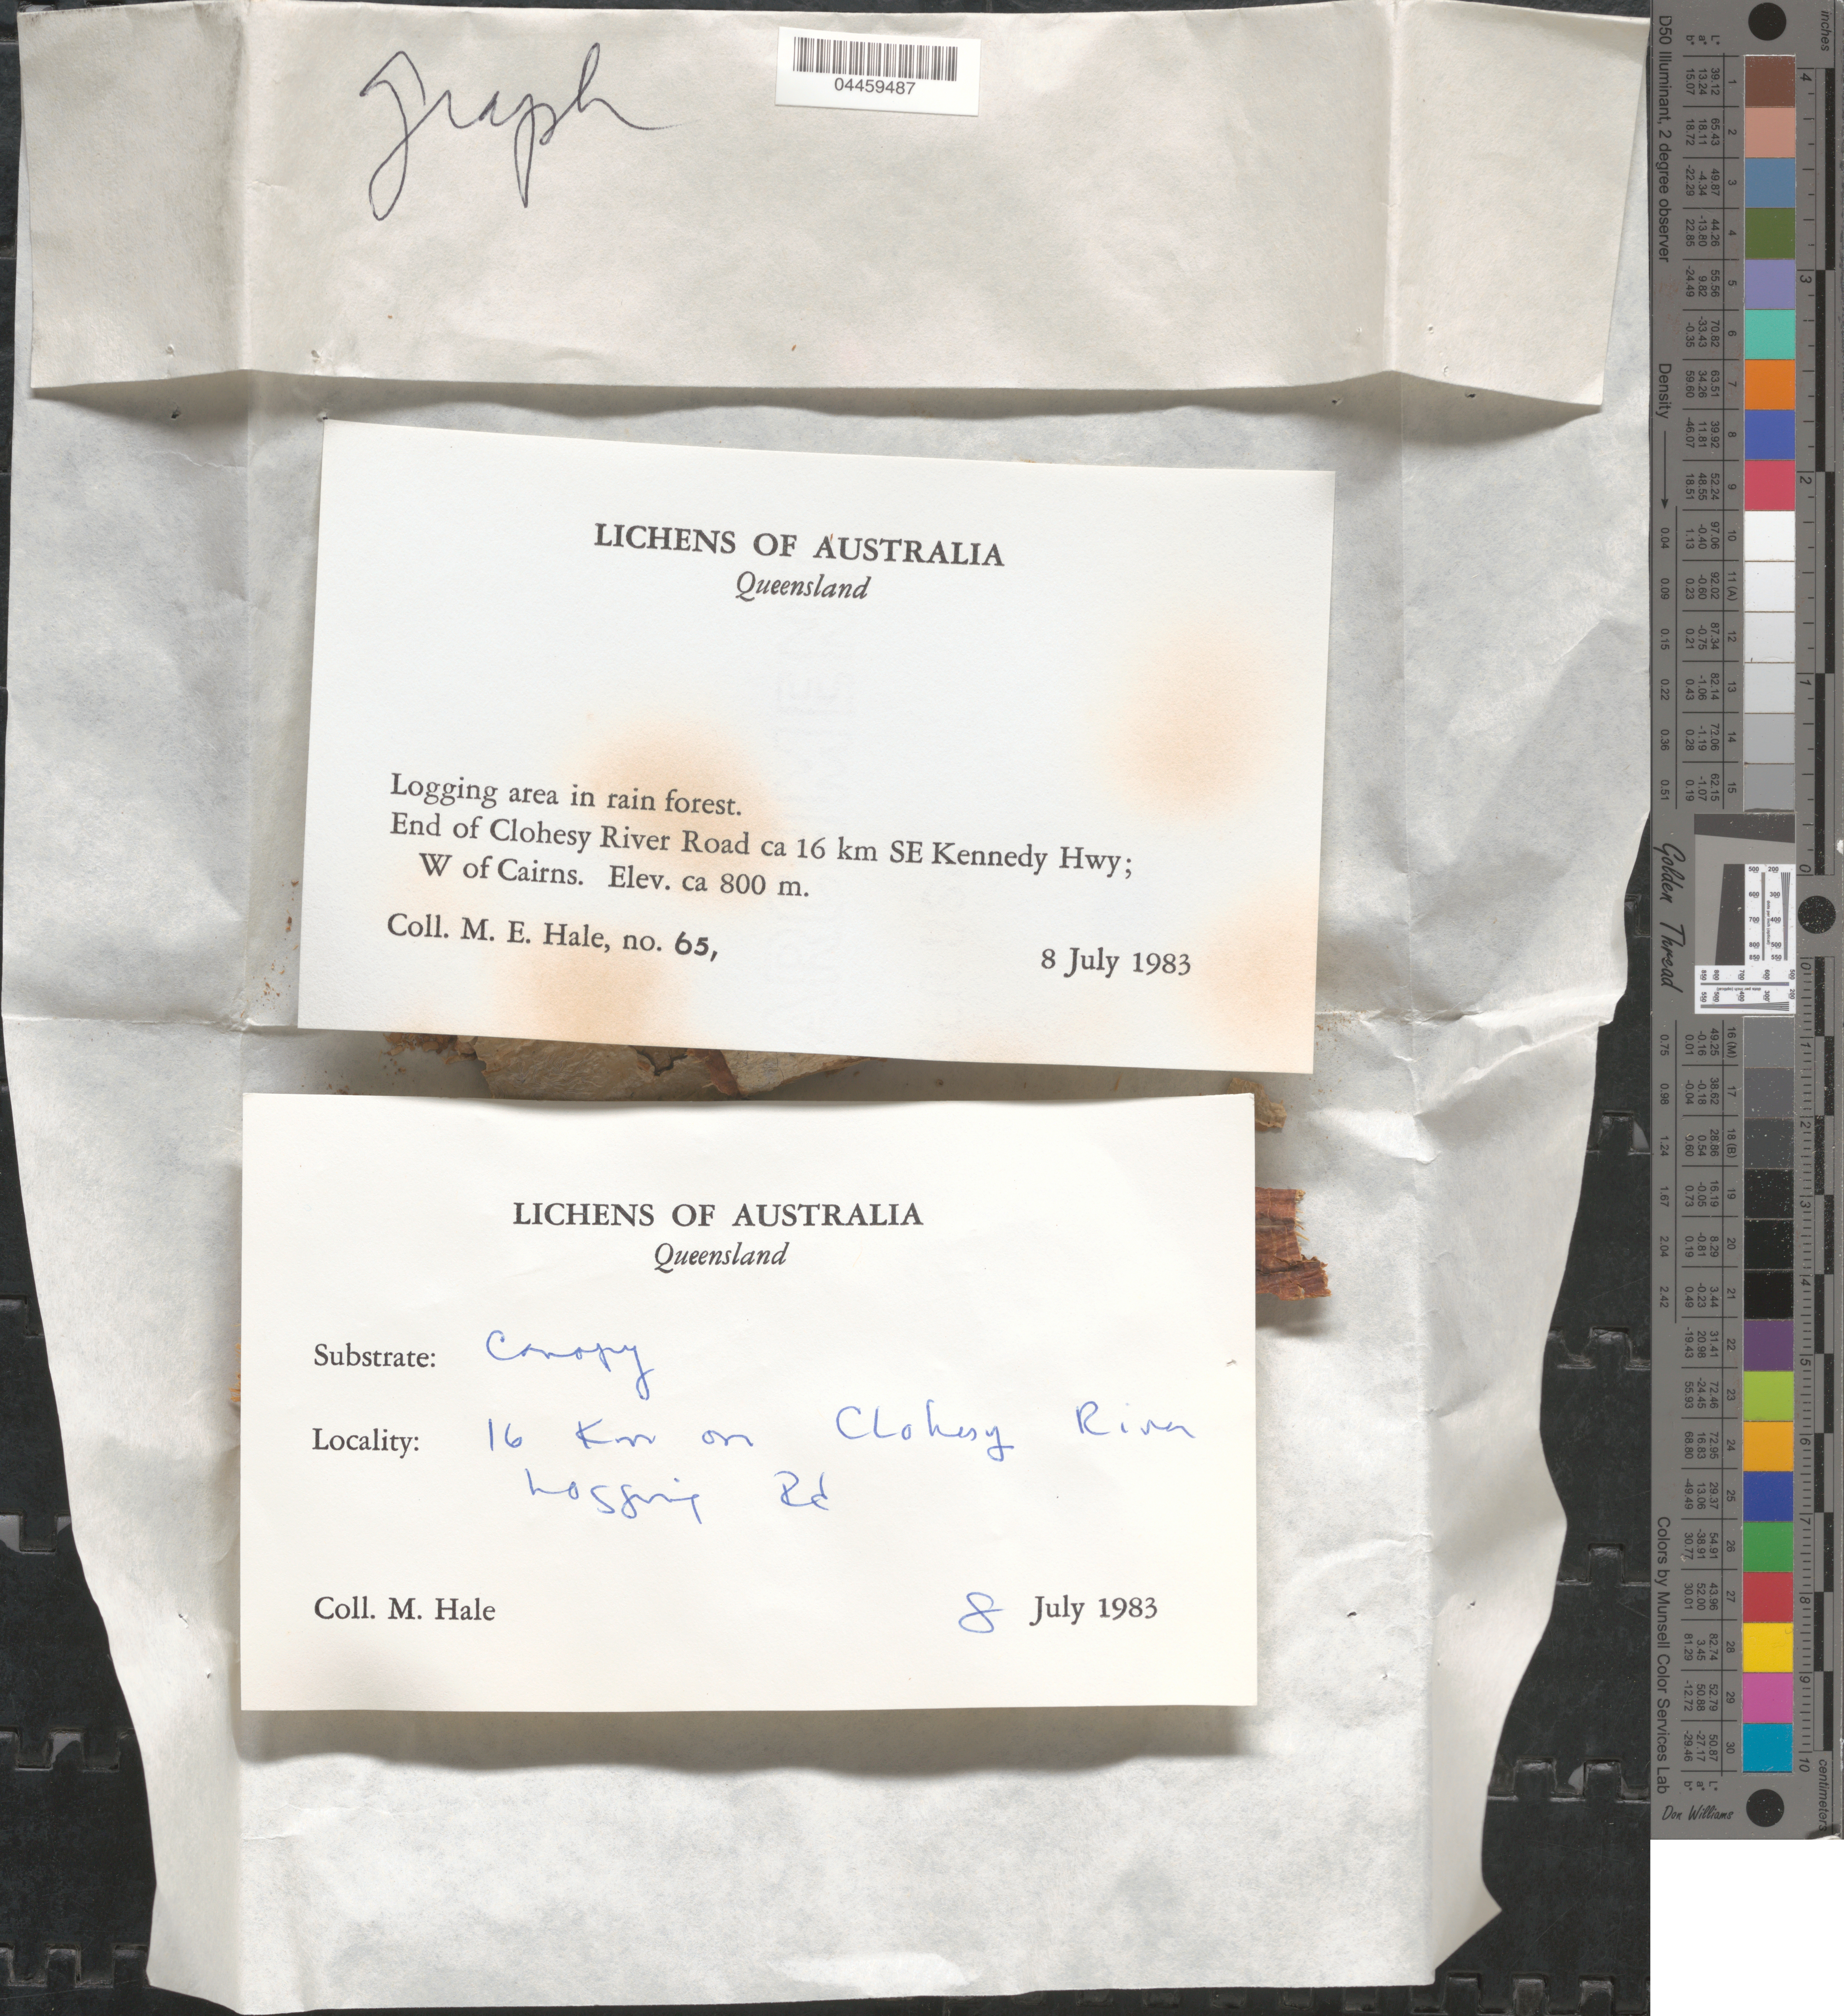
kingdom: Fungi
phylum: Ascomycota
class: Lecanoromycetes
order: Ostropales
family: Graphidaceae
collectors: M. Hale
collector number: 65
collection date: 1983-07-08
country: Australia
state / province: Queensland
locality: Logging area in rain forest. End of Clohesy River Road ca 16 km SE Kennedy Hwy; W of Cairns.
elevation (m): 800